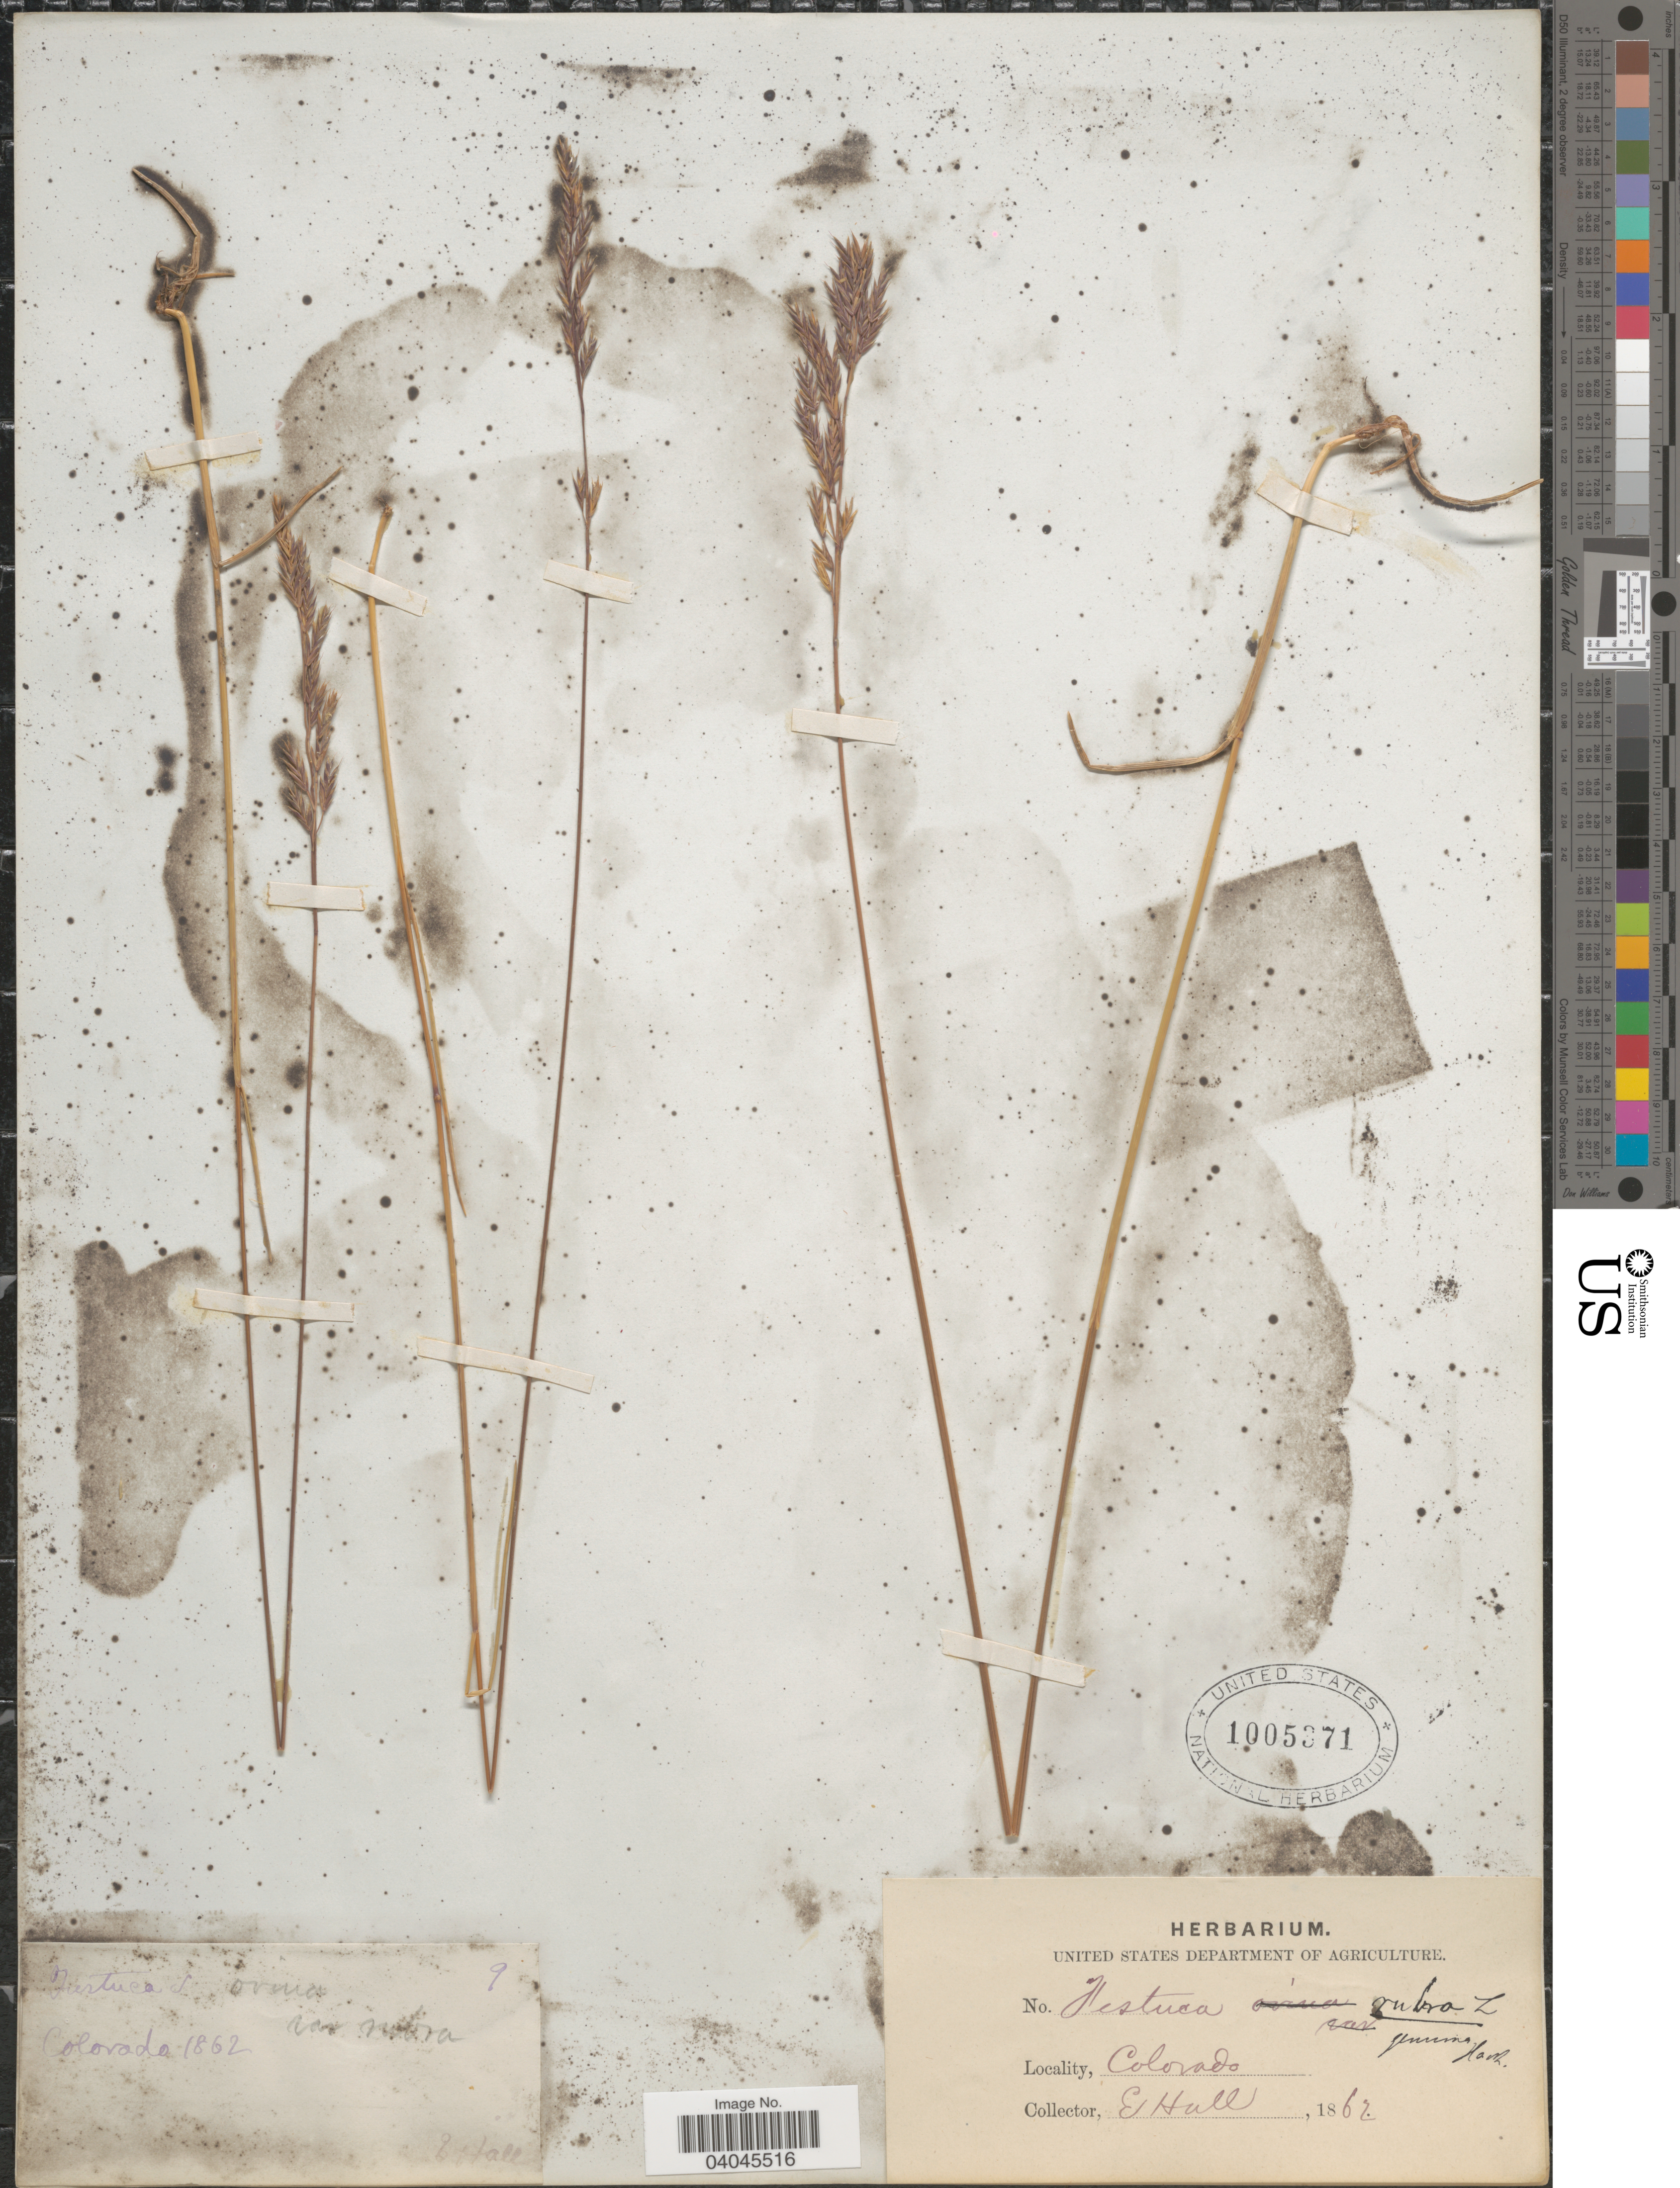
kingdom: Plantae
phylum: Tracheophyta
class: Liliopsida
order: Poales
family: Poaceae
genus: Festuca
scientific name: Festuca rubra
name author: L.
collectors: E. Hall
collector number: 9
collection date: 1862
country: United States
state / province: Colorado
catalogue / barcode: US 1005371